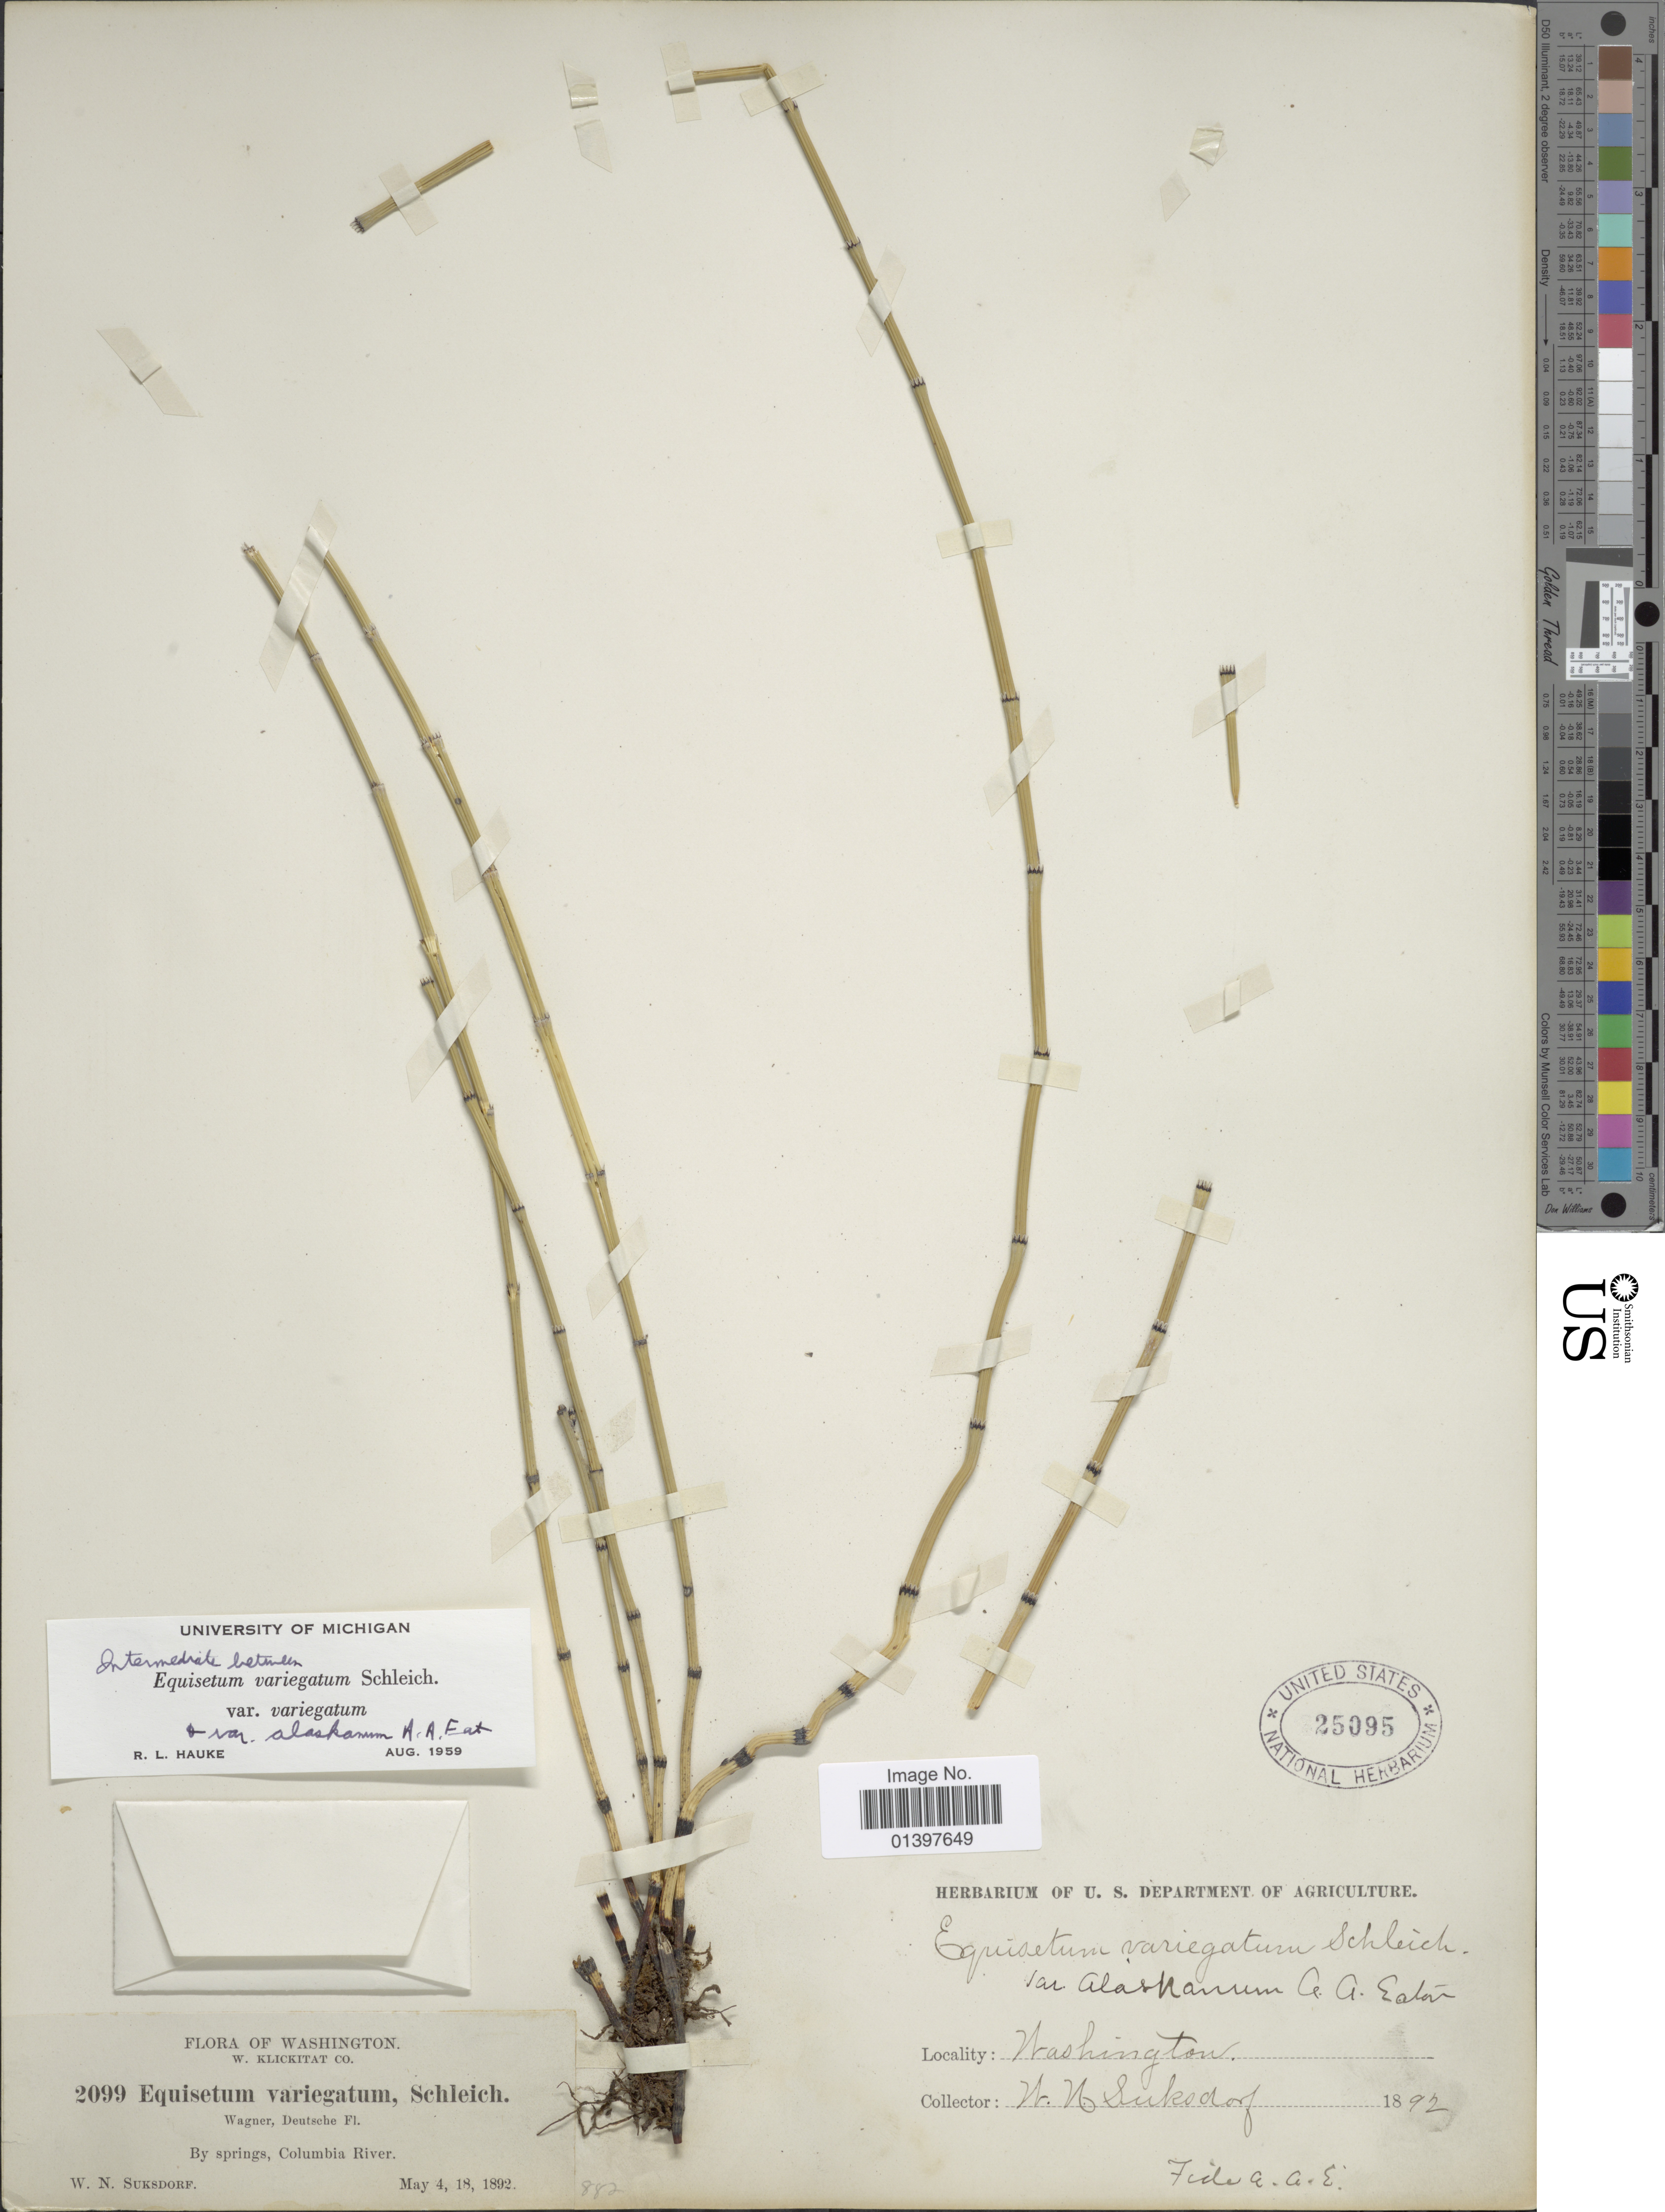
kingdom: Plantae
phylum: Tracheophyta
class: Polypodiopsida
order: Equisetales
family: Equisetaceae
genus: Equisetum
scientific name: Equisetum variegatum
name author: Schleich. ex F. Weber & D. Mohr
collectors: W. N. Suksdorf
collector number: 2099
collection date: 1892-05-04/1892-05-18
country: United States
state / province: Washington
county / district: Klickitat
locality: W. Klickitat Co., By springs, Columbia River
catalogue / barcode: US 25095